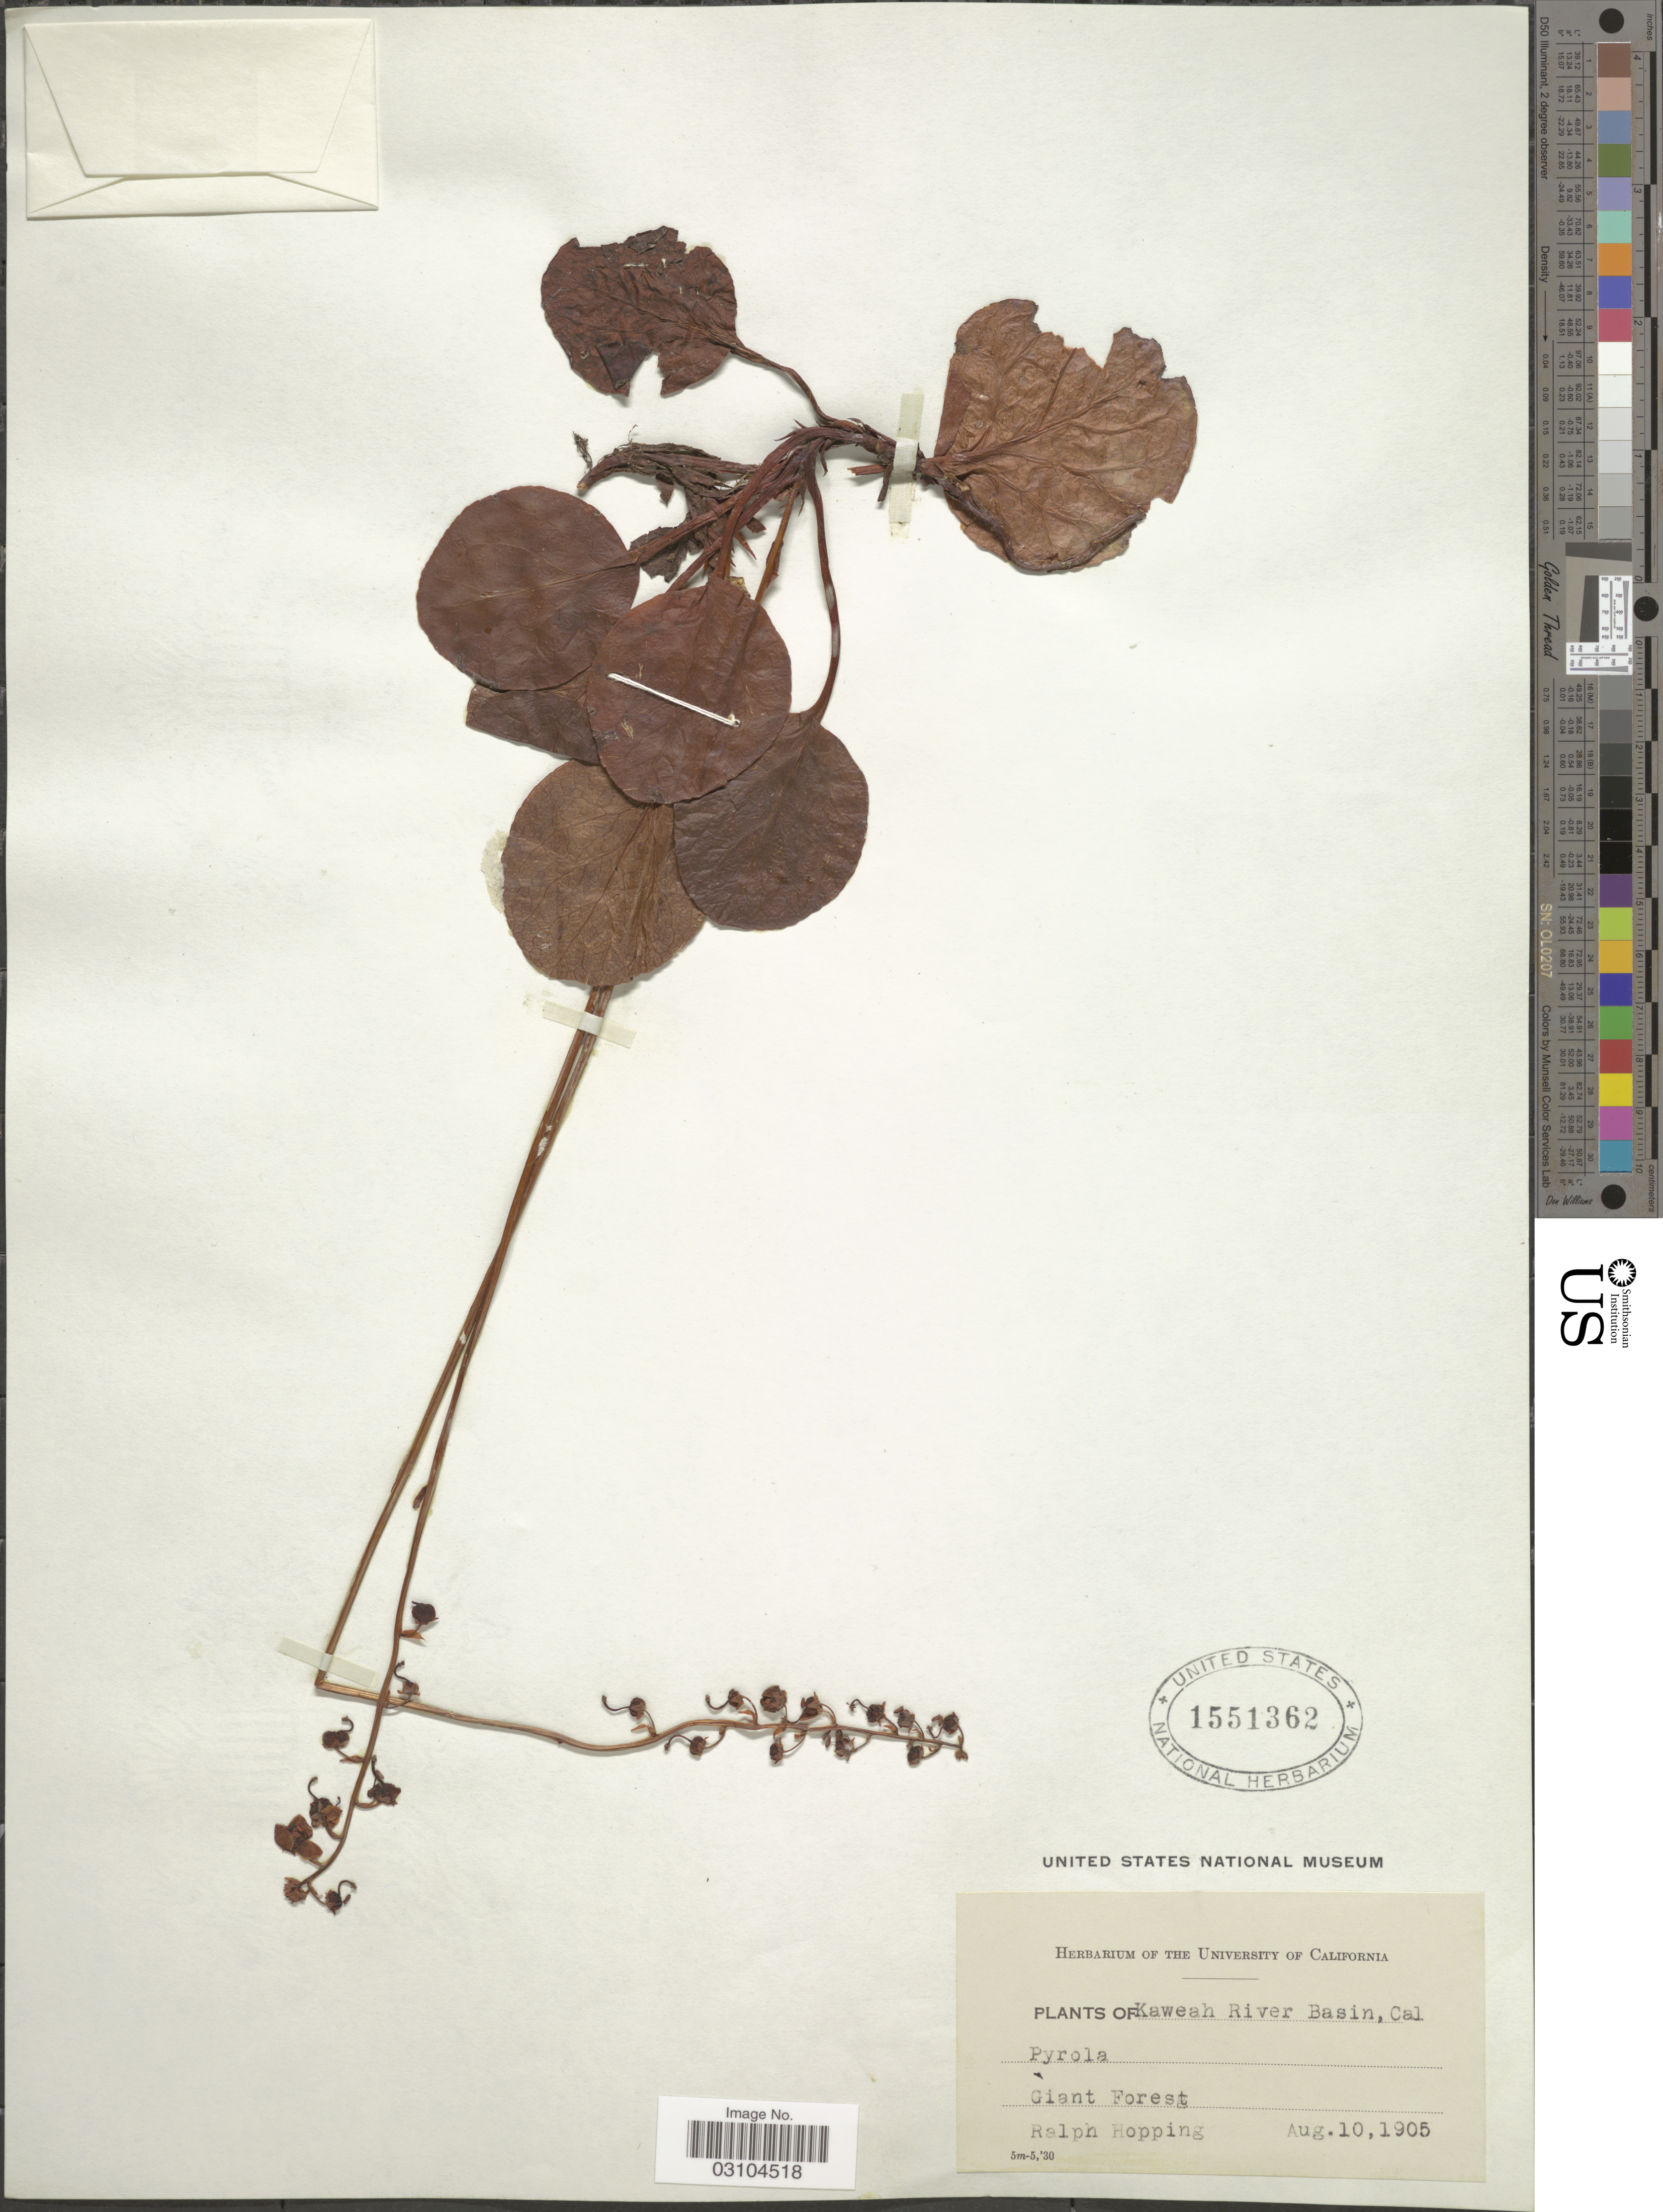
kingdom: Plantae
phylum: Tracheophyta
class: Magnoliopsida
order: Ericales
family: Ericaceae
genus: Pyrola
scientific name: Pyrola sp.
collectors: R. Hopping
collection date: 1905-08-10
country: United States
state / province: California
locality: Kaweah River Basin, Giant Forest.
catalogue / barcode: US 1551362